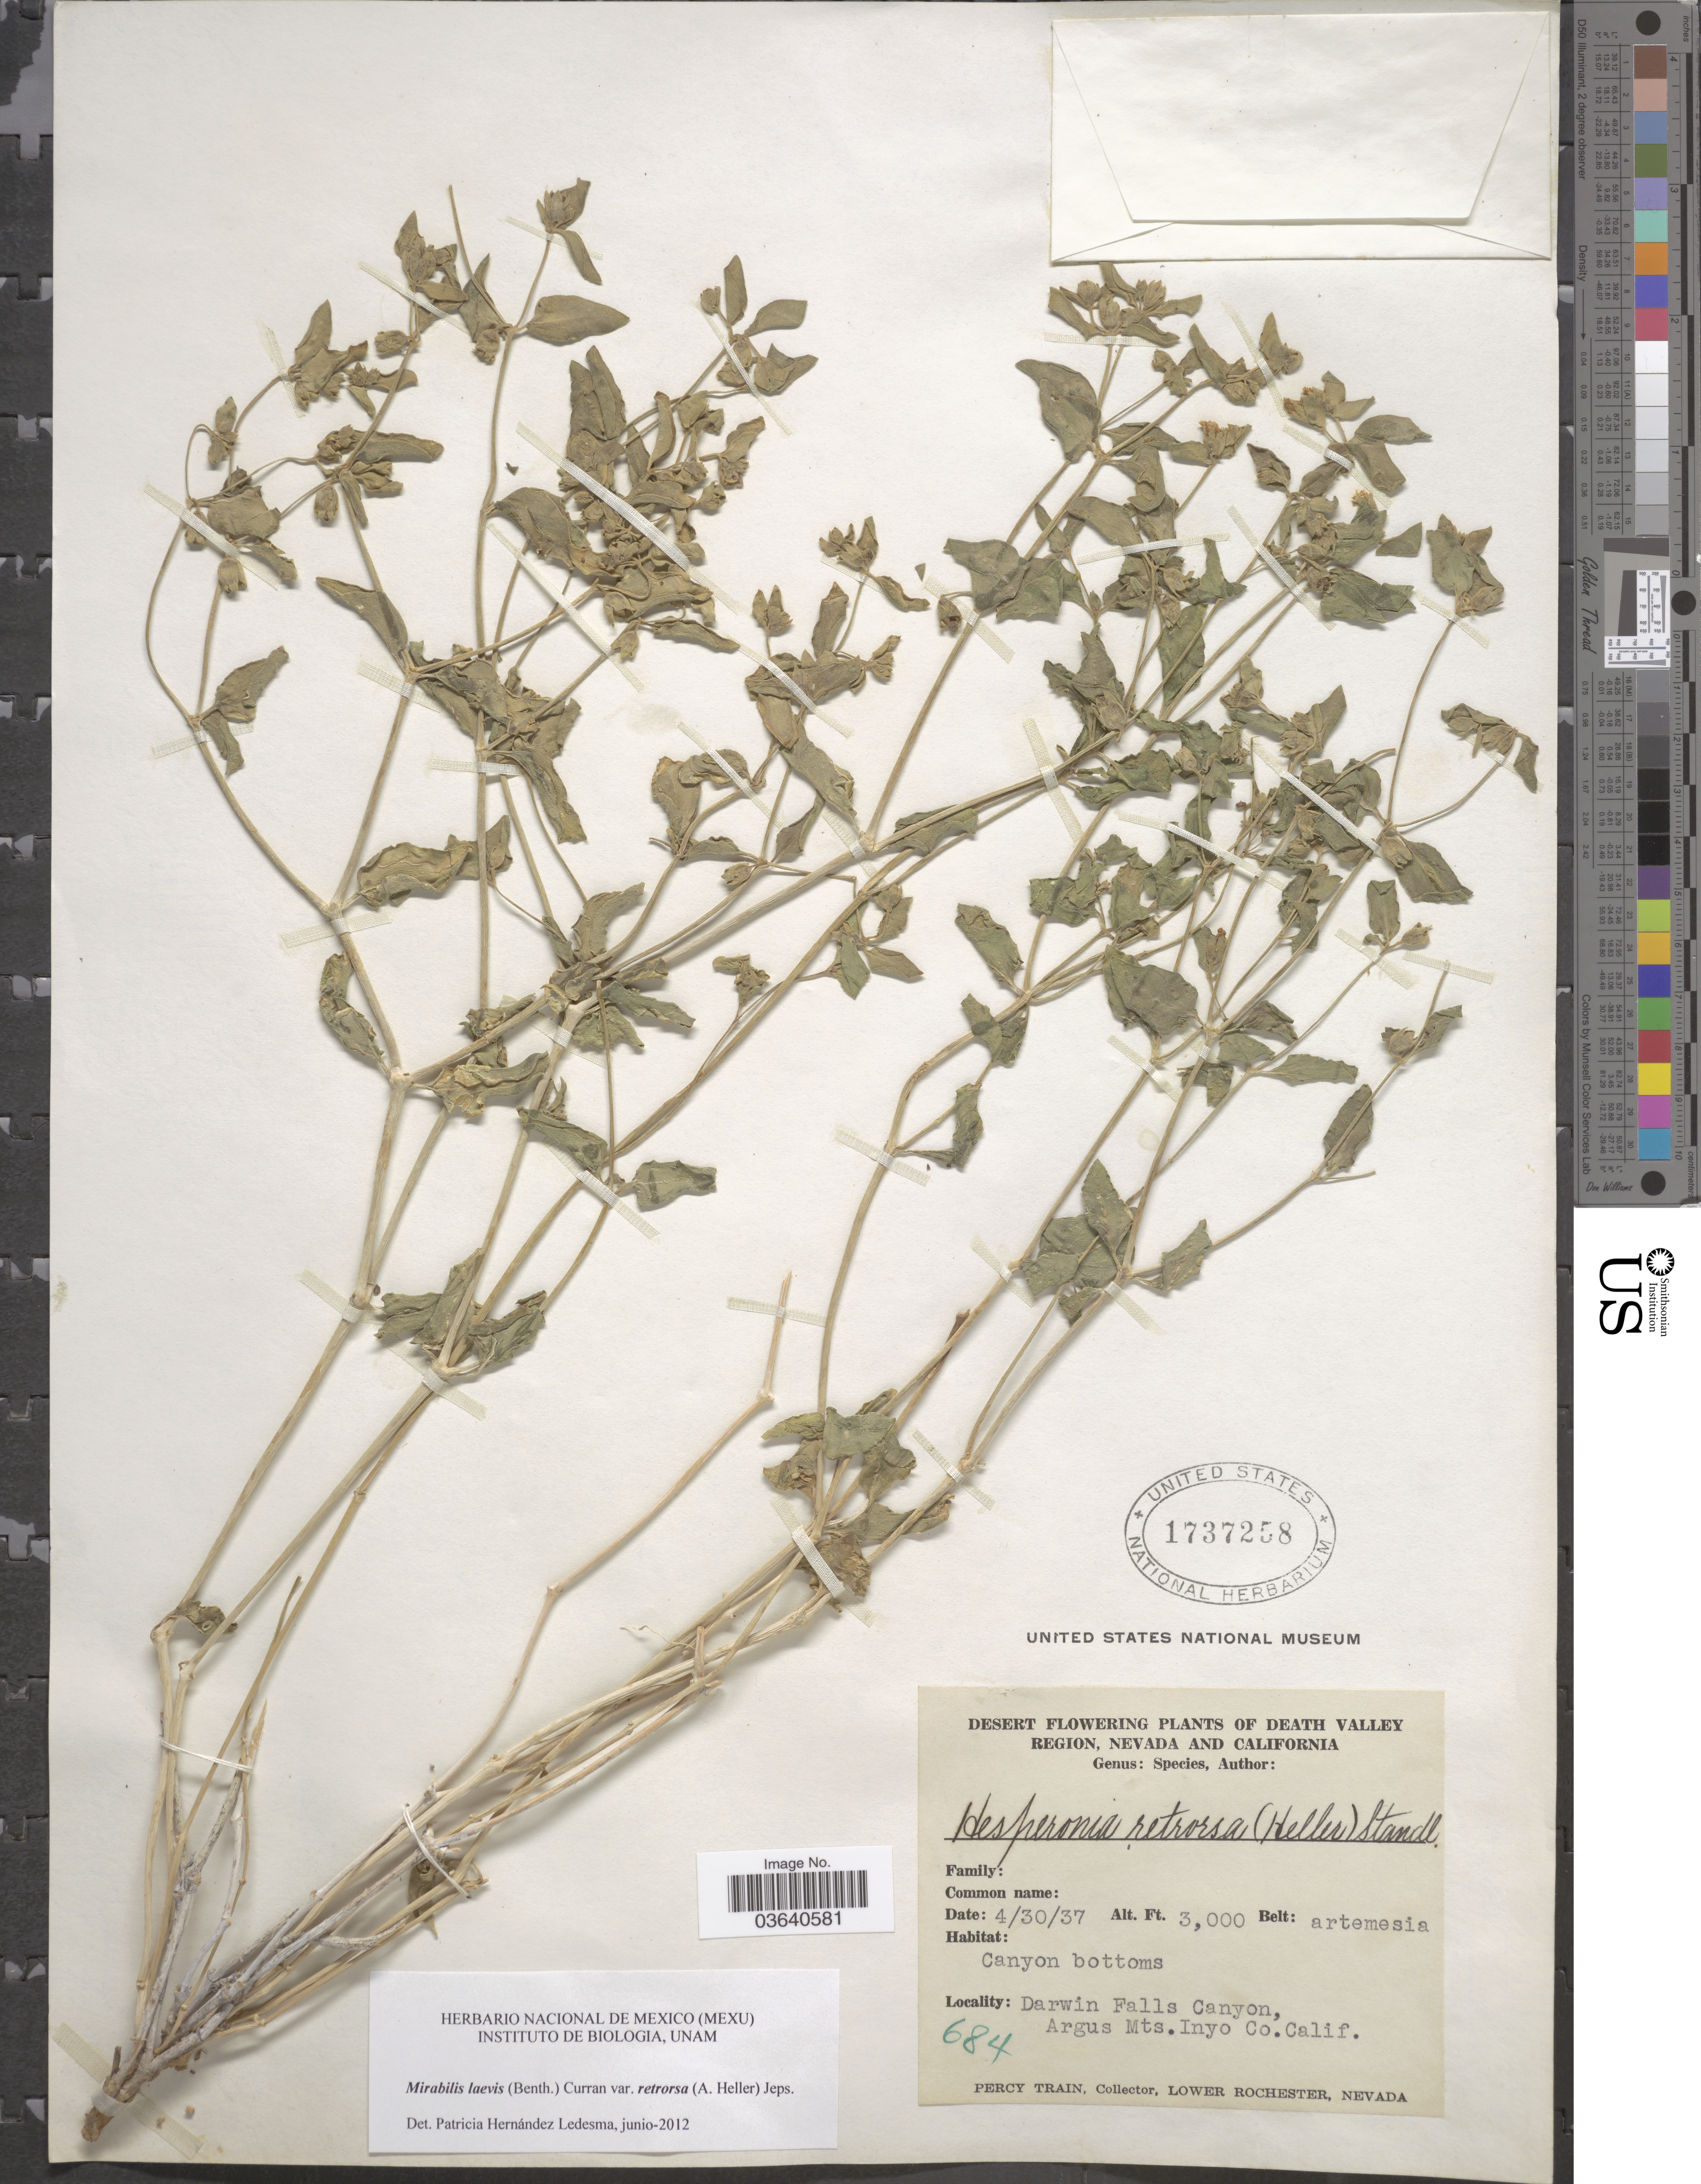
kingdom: Plantae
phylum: Tracheophyta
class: Magnoliopsida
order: Caryophyllales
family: Nyctaginaceae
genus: Mirabilis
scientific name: Mirabilis laevis var. retrorsa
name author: (A. Heller) Jeps.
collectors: P. Train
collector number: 684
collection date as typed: Transcribed d/m/y: 30/4/37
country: United States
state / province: California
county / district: Inyo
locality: Death Valley Region. Darwin Falls Canyon, Argus Mts. Inyo Co.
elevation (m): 914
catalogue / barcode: US 1737258